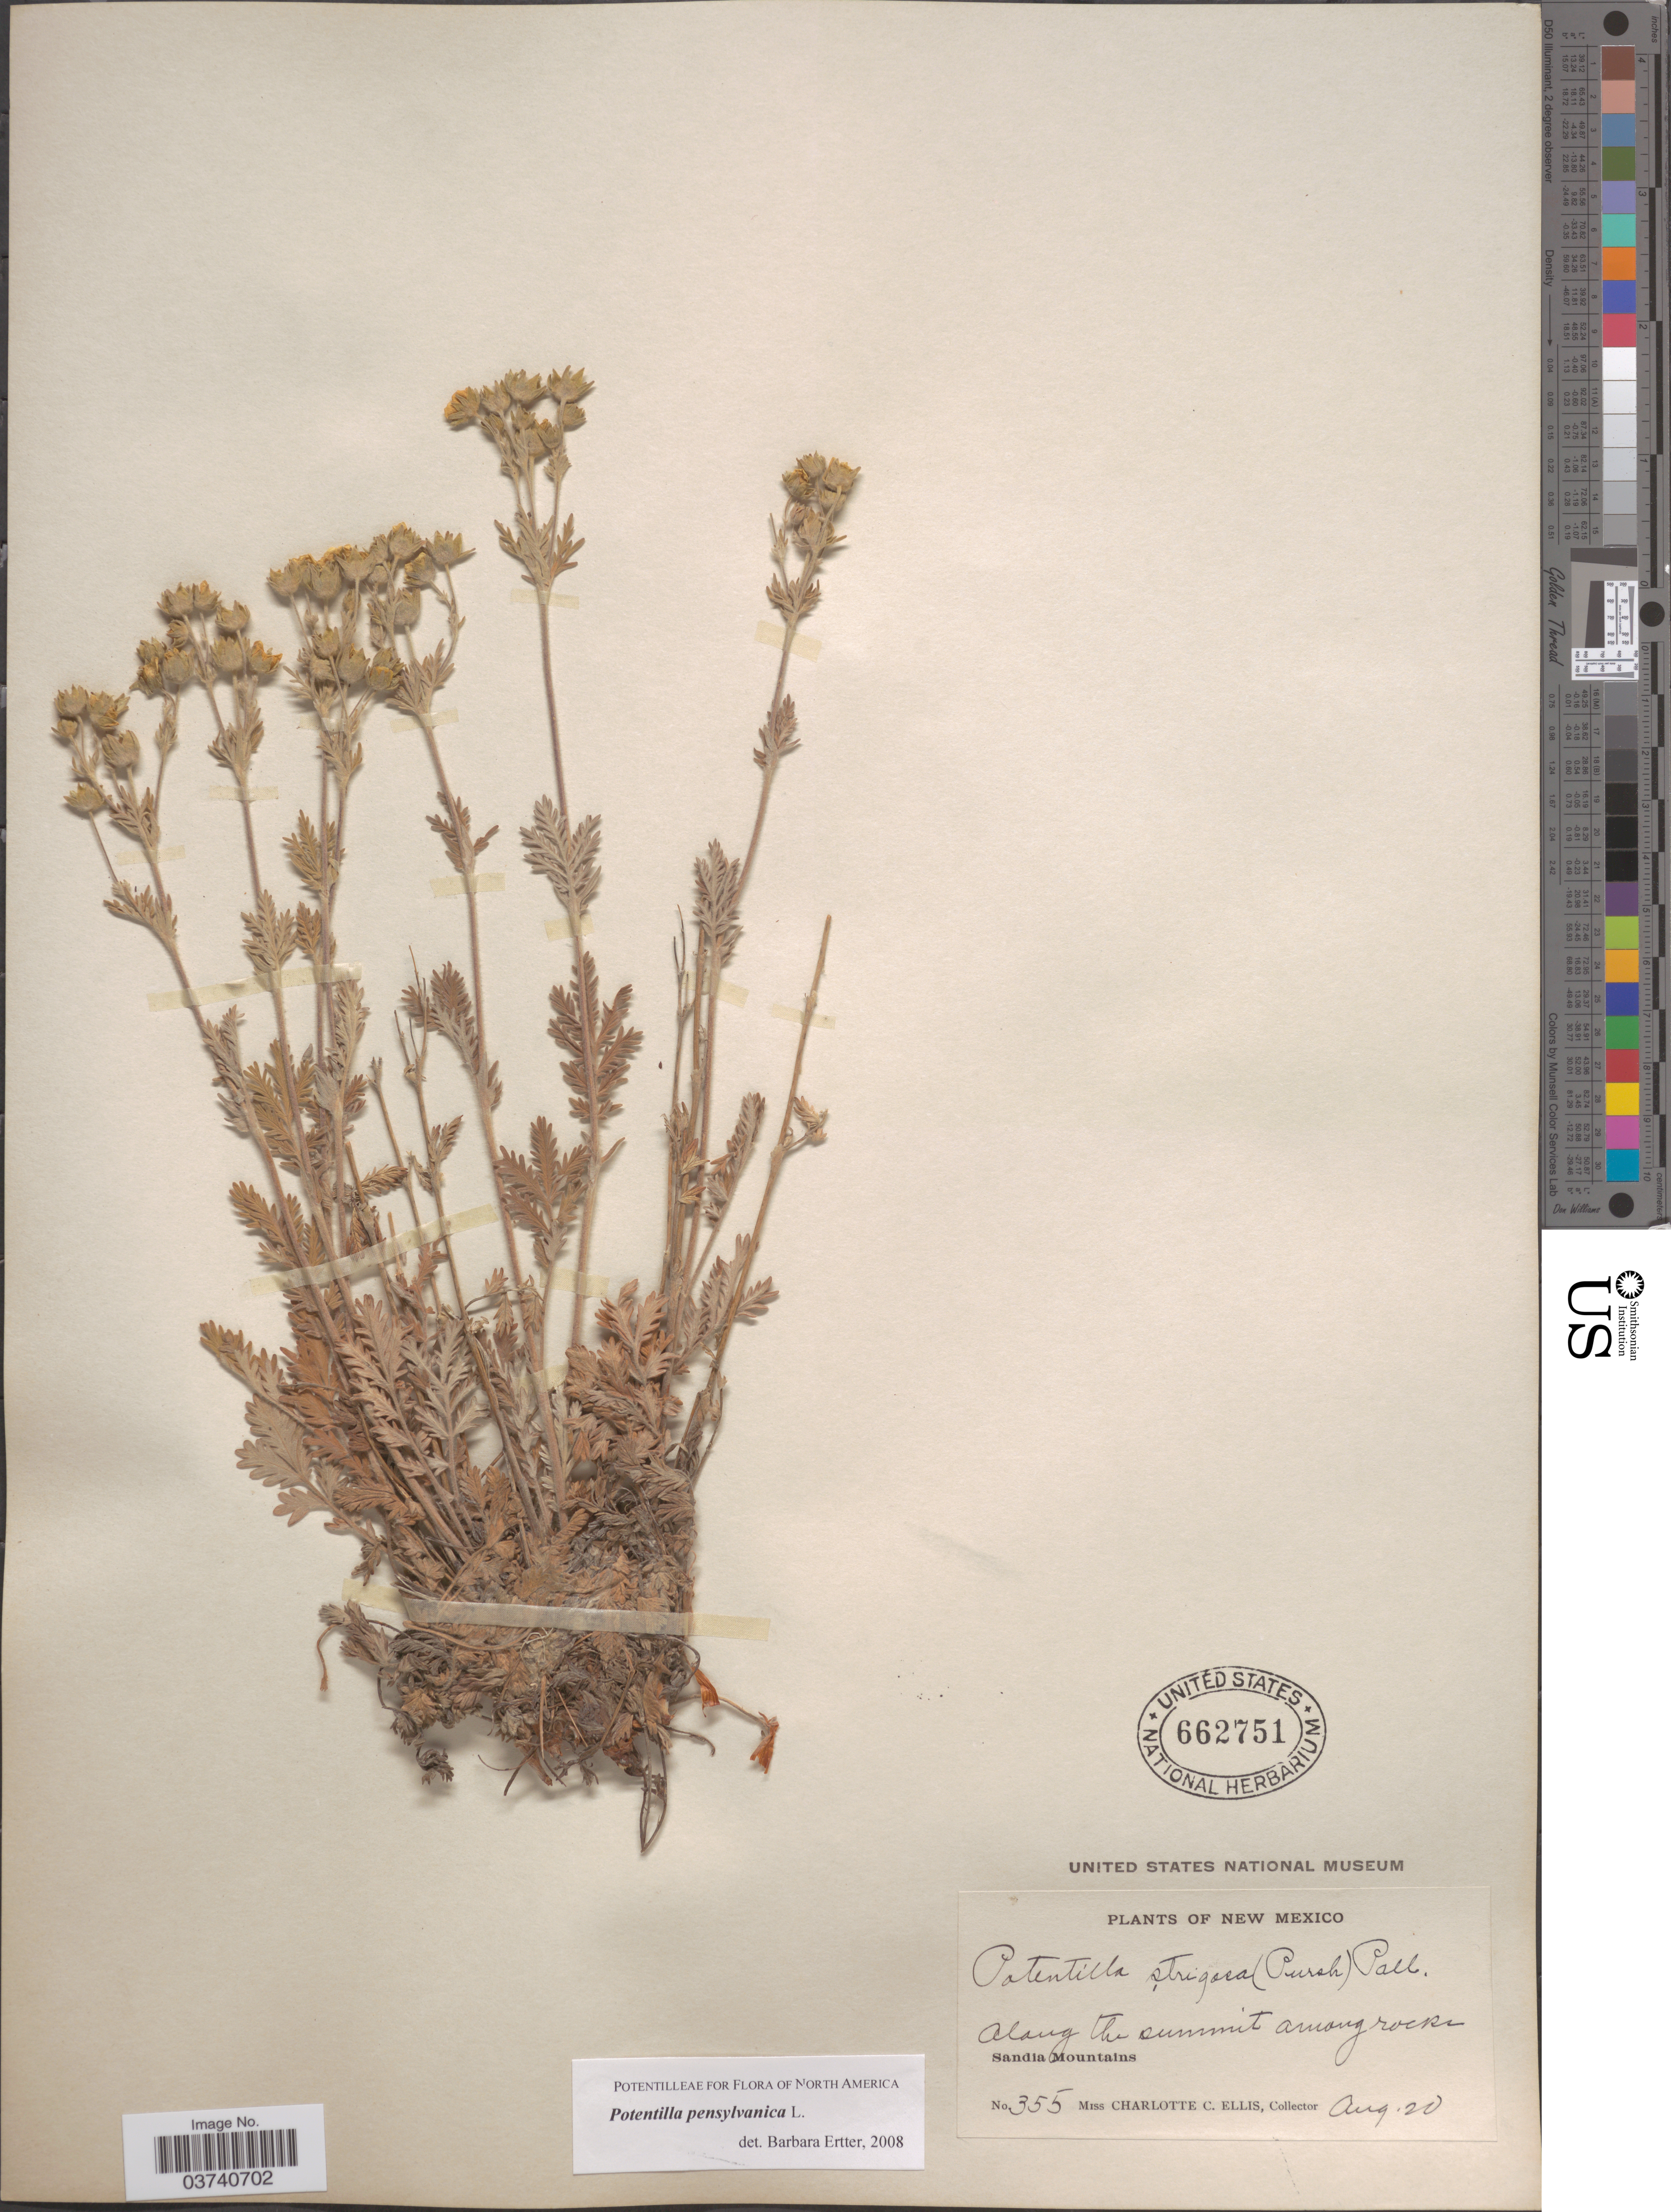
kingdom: Plantae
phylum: Tracheophyta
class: Magnoliopsida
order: Rosales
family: Rosaceae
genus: Potentilla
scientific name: Potentilla pensylvanica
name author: L.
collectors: C. C. Ellis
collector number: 355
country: United States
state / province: New Mexico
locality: Along the summit among rocks. Sandia Mountains.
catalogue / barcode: US 662751